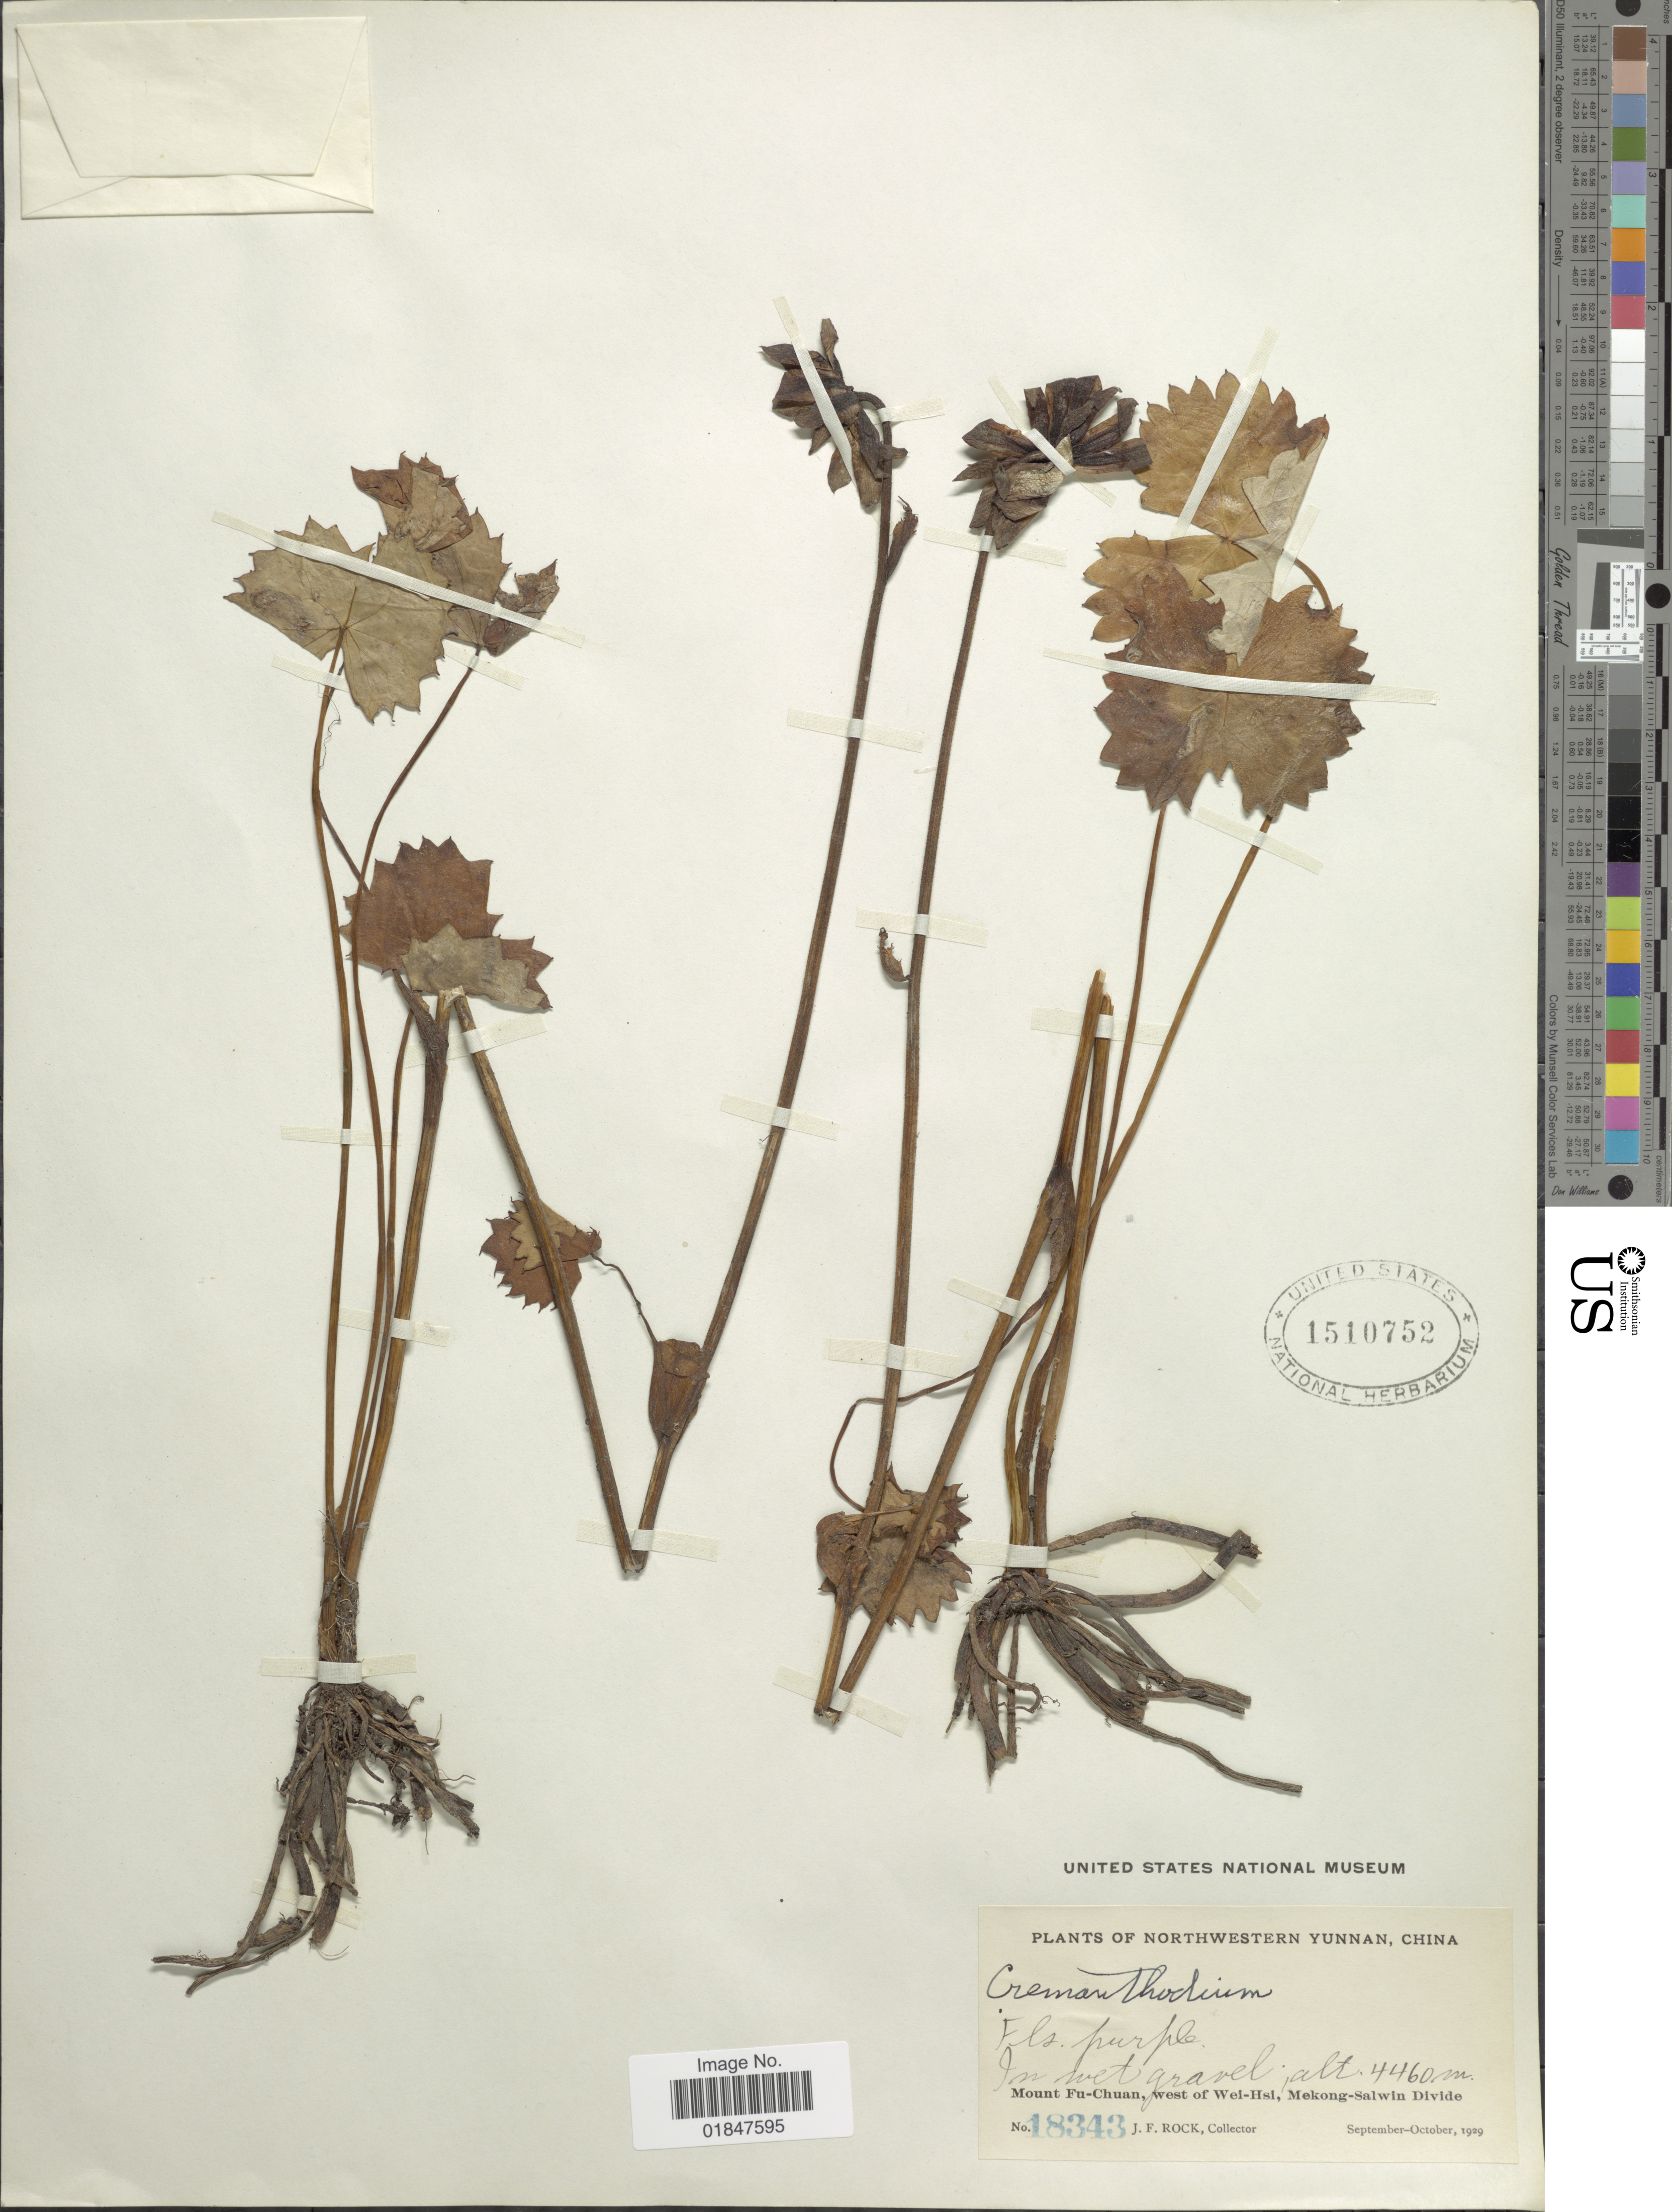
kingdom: Plantae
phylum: Tracheophyta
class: Magnoliopsida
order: Asterales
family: Asteraceae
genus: Cremanthodium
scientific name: Cremanthodium sp.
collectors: J. Rock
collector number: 18343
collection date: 1929-09/1929-10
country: China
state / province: Yunnan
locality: Northwestern Yunnan, Mount Fu-Chuan, west of Wei-Hsi, Mekong-Salwin Divide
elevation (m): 4460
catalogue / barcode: US 1510752